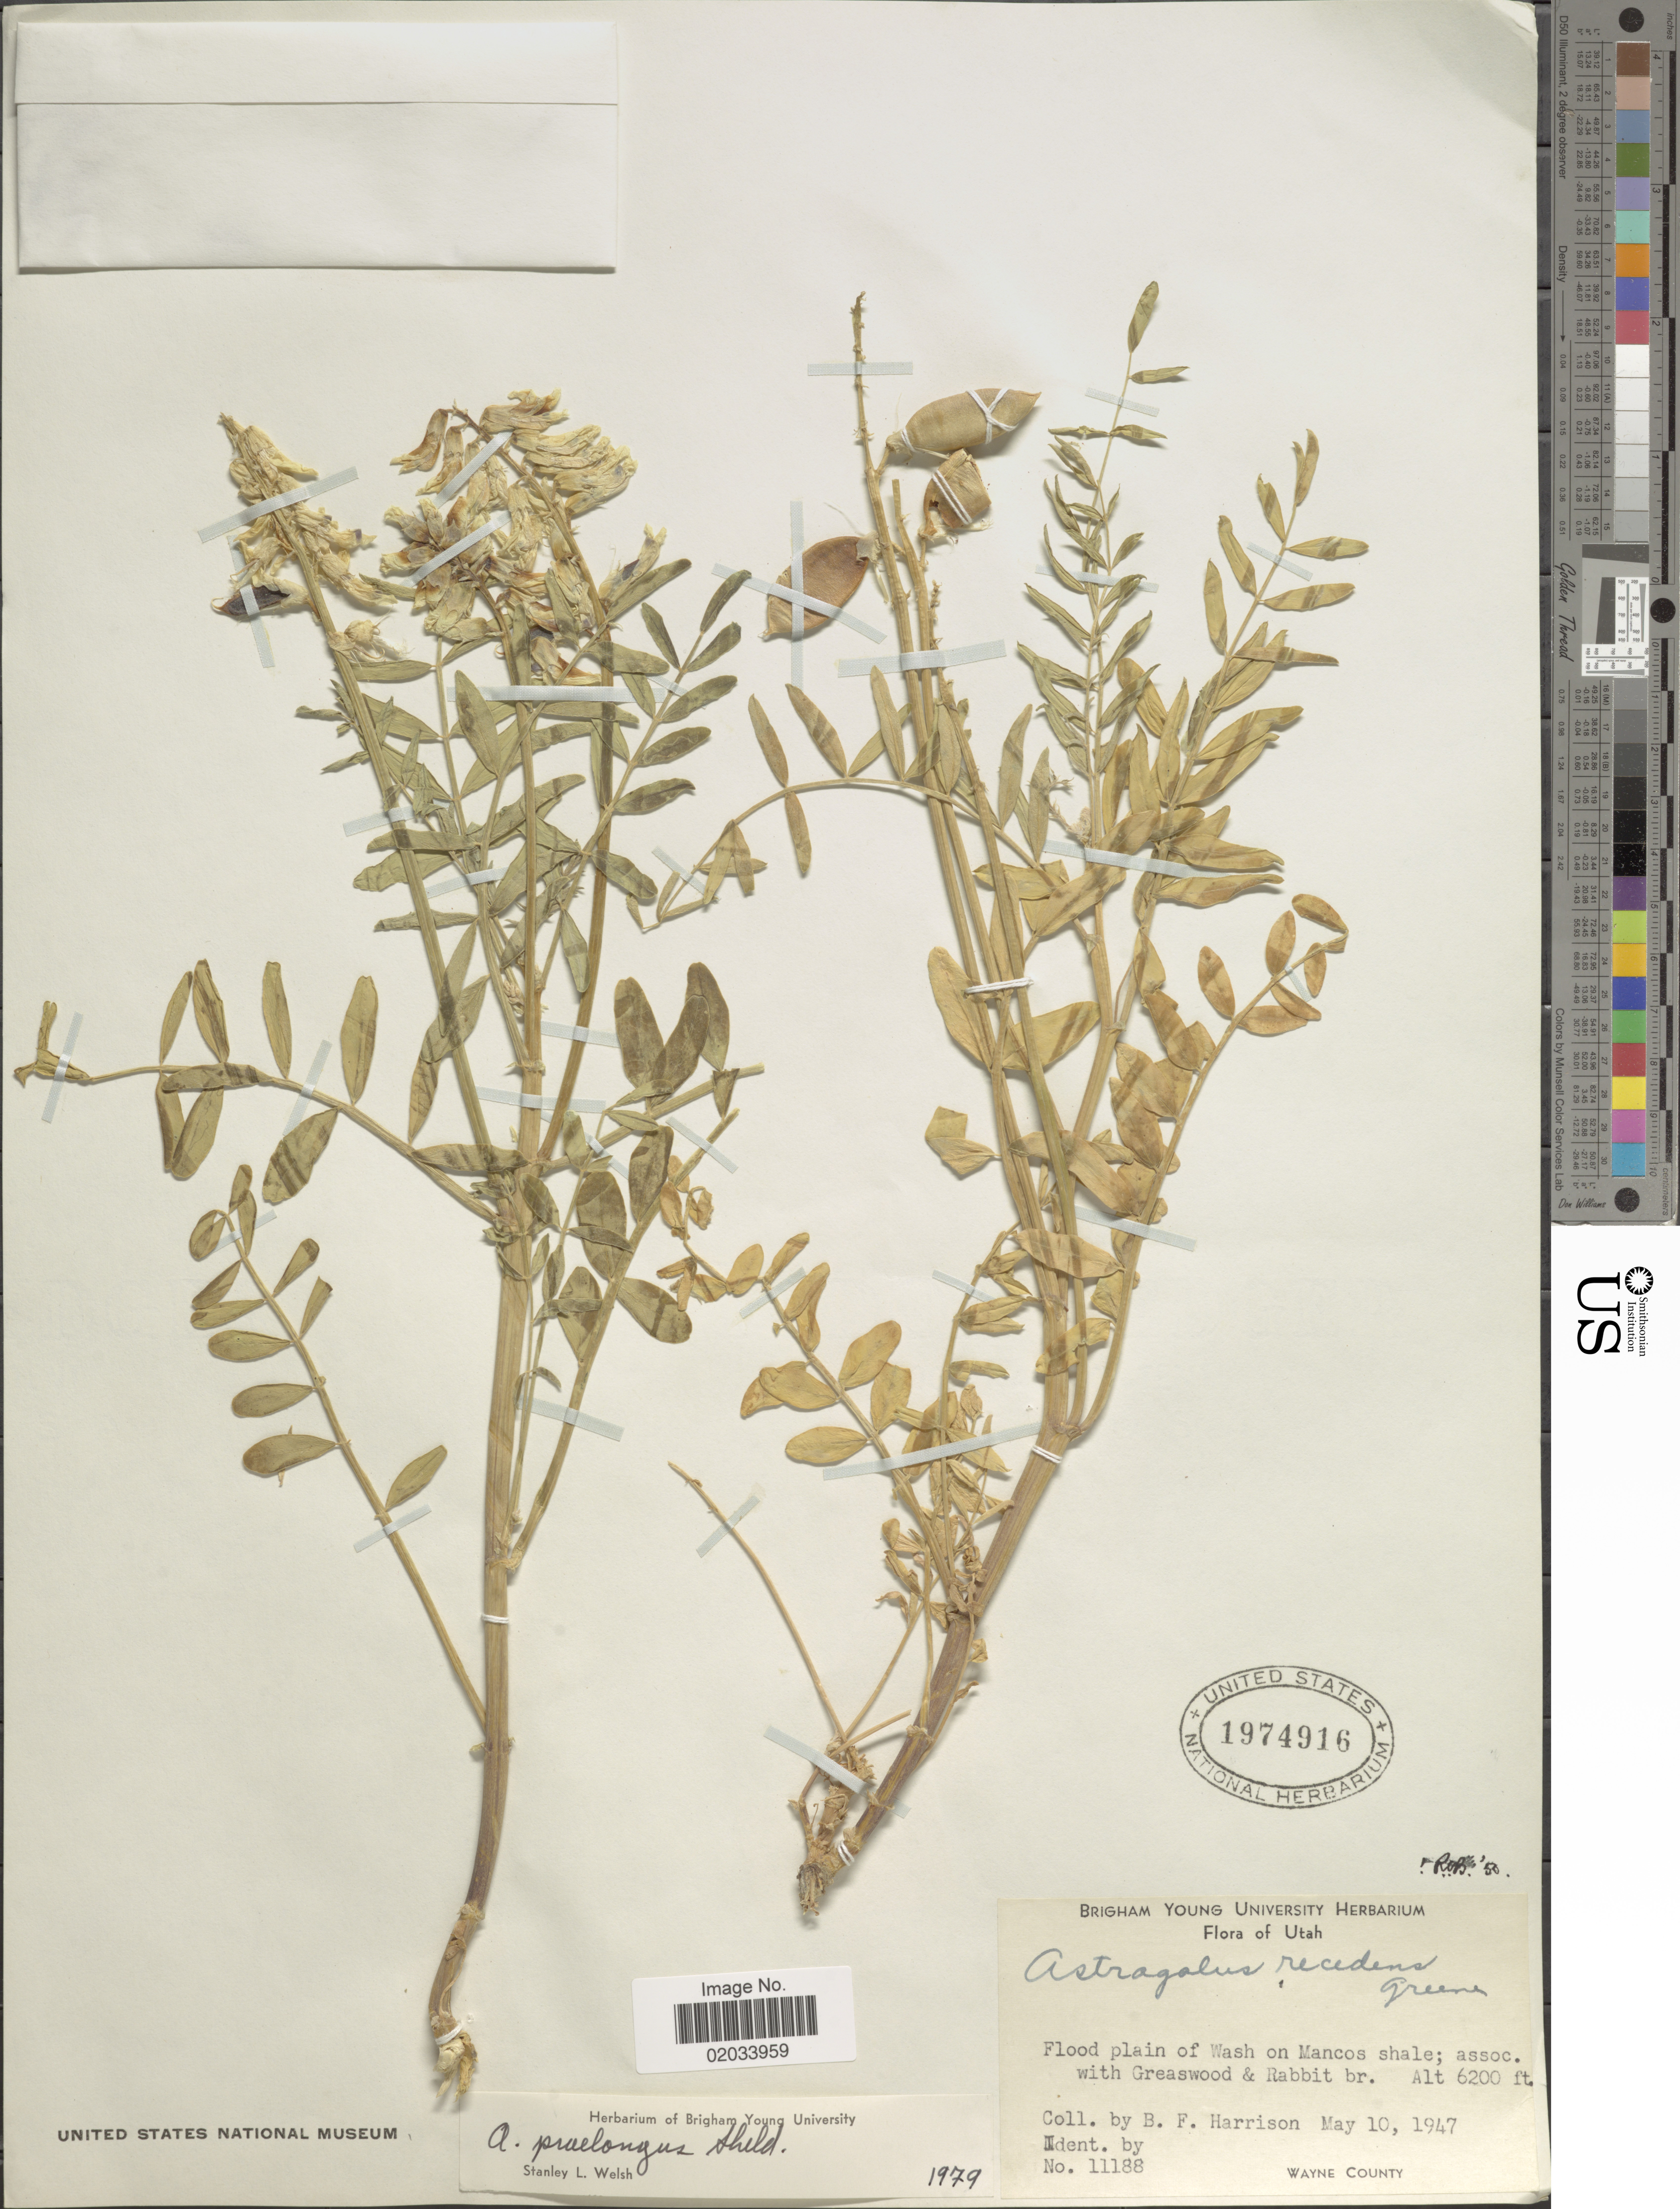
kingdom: Plantae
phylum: Tracheophyta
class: Magnoliopsida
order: Fabales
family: Fabaceae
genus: Astragalus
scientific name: Astragalus praelongus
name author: E. Sheld.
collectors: B. F. Harrison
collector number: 11188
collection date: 1947-05-10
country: United States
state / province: Utah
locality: Flood plain of Wash on Mancos shale. Wayne County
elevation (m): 1890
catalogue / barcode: US 1974916